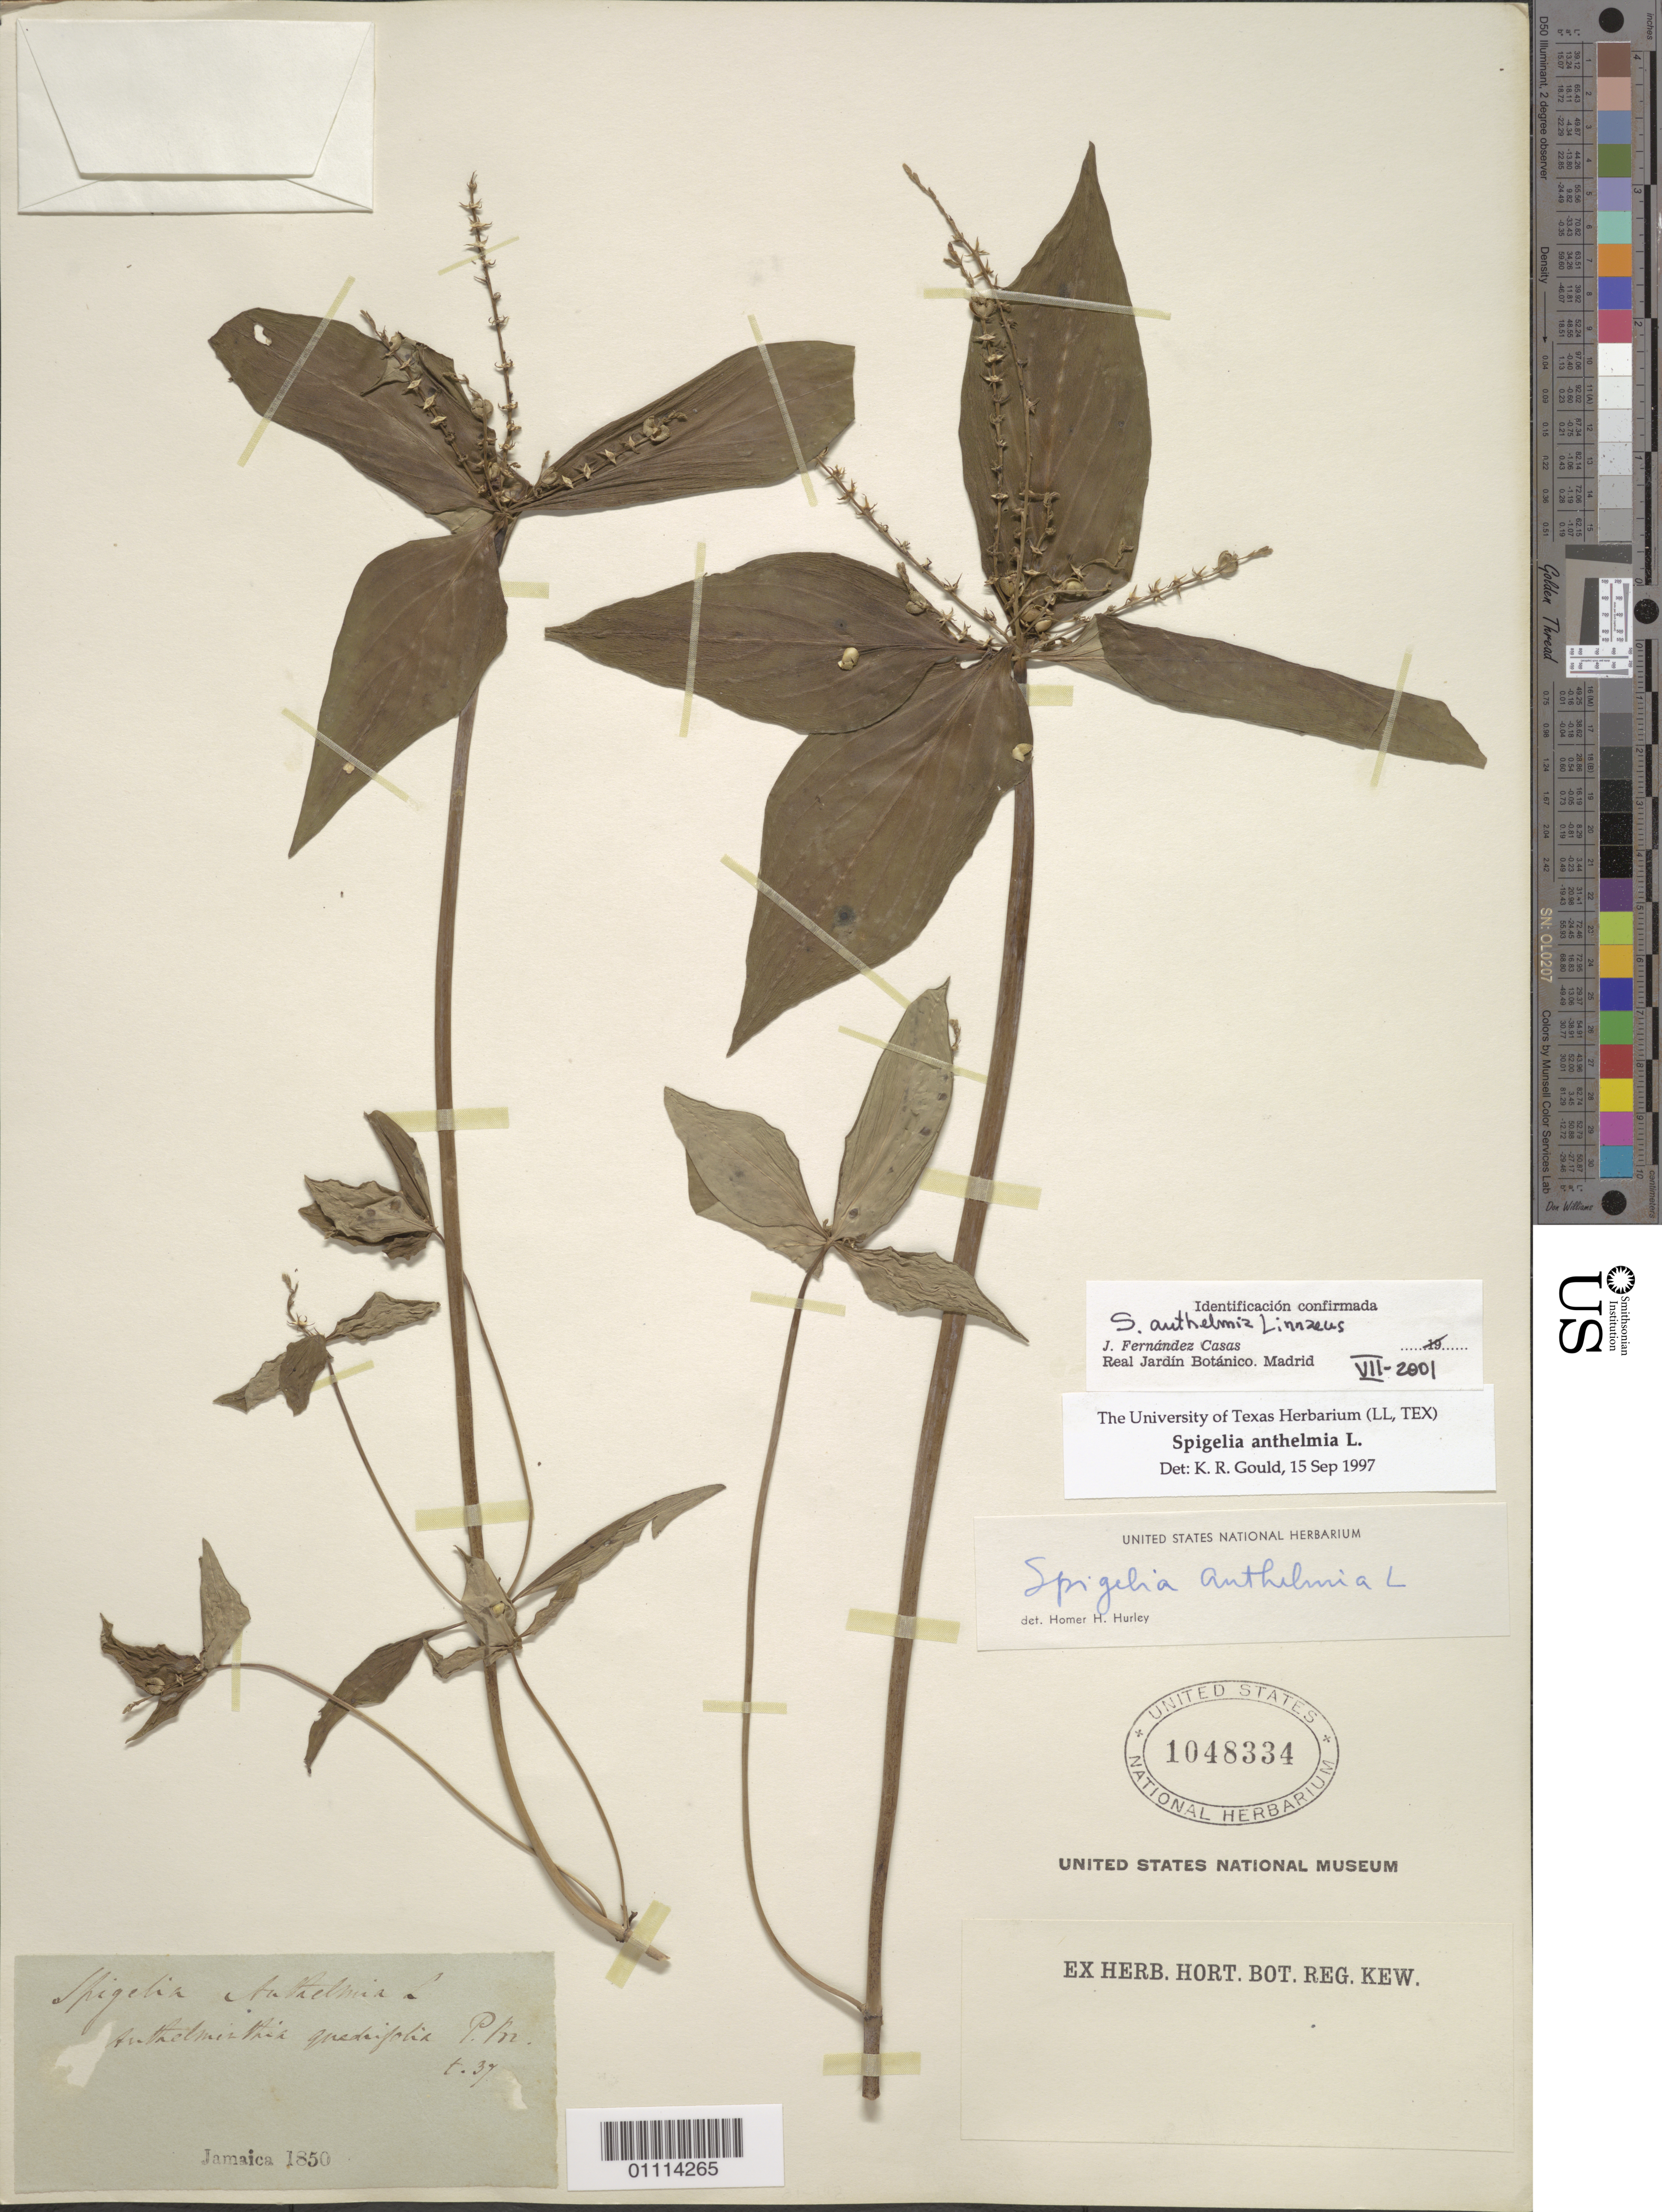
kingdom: Plantae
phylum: Tracheophyta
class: Magnoliopsida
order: Gentianales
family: Loganiaceae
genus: Spigelia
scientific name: Spigelia anthelmia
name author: L.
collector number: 37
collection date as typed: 1850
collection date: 1850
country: Jamaica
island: Jamaica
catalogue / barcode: US 1048334